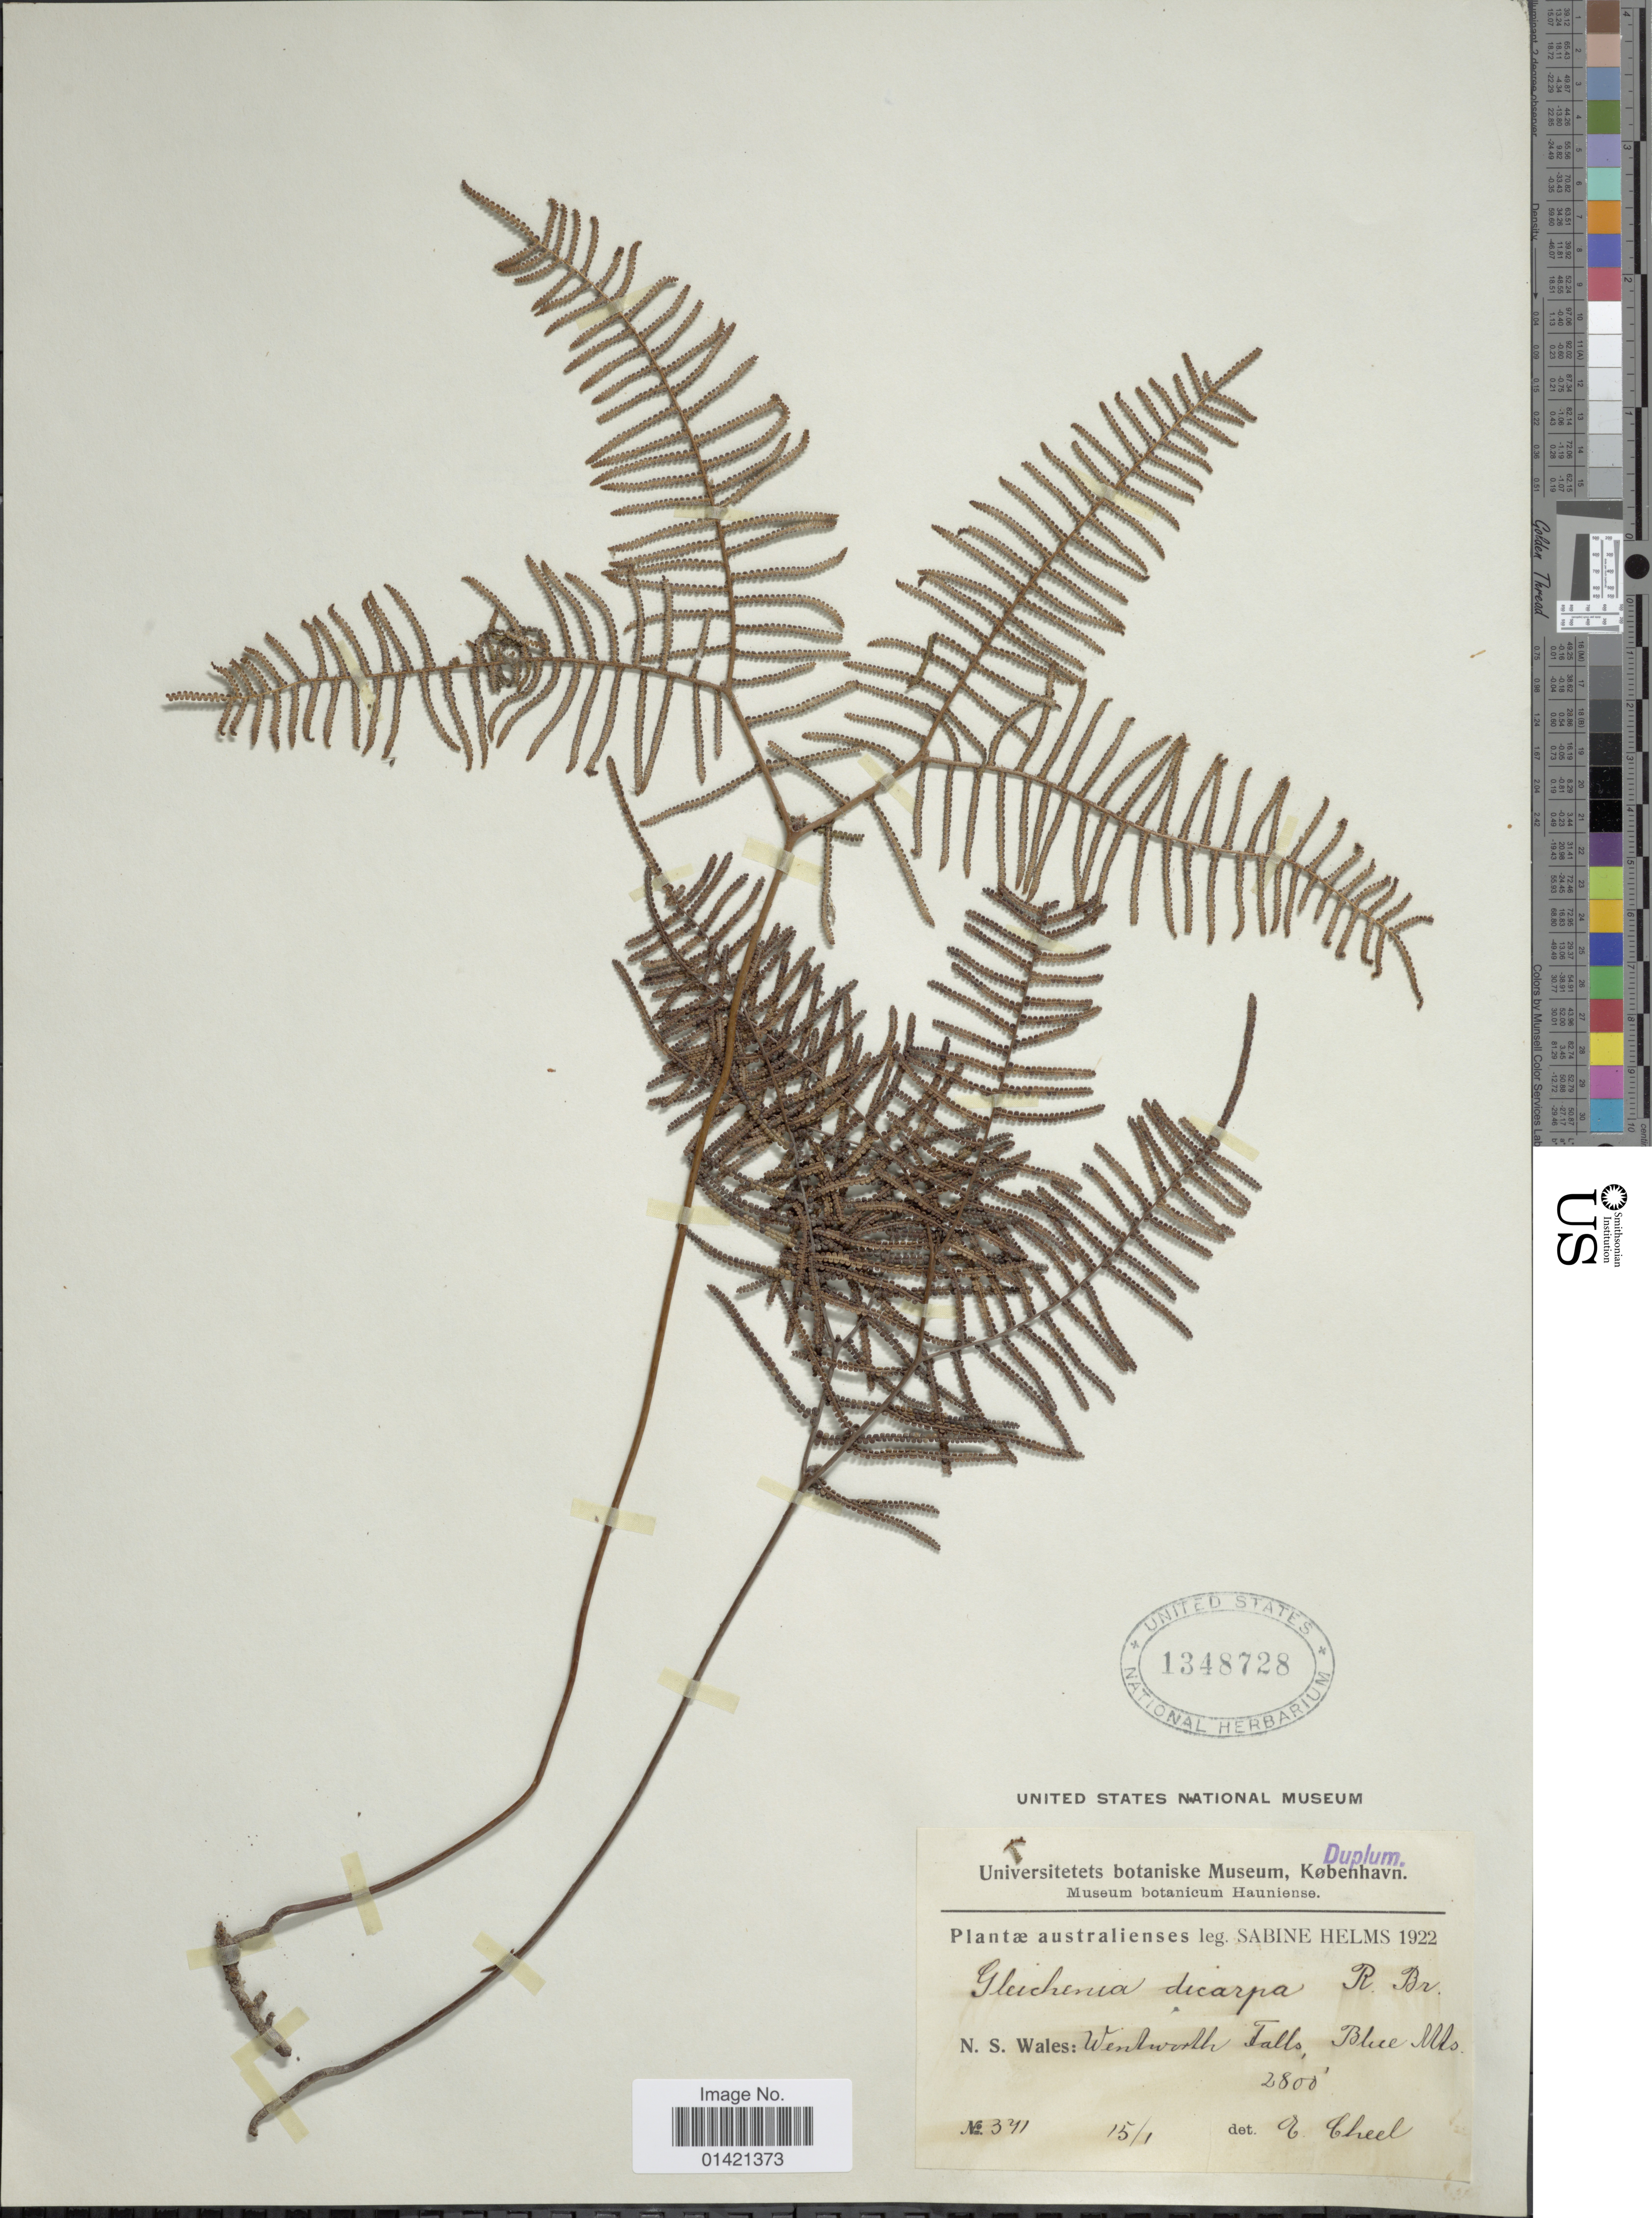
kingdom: Plantae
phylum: Tracheophyta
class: Polypodiopsida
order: Gleicheniales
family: Gleicheniaceae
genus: Gleichenia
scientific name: Gleichenia dicarpa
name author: R. Br.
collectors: E. Cheel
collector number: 341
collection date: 1922-01-15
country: Australia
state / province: New South Wales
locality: Wentworth Talls, Blue Mts.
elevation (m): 853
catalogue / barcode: US 1348728